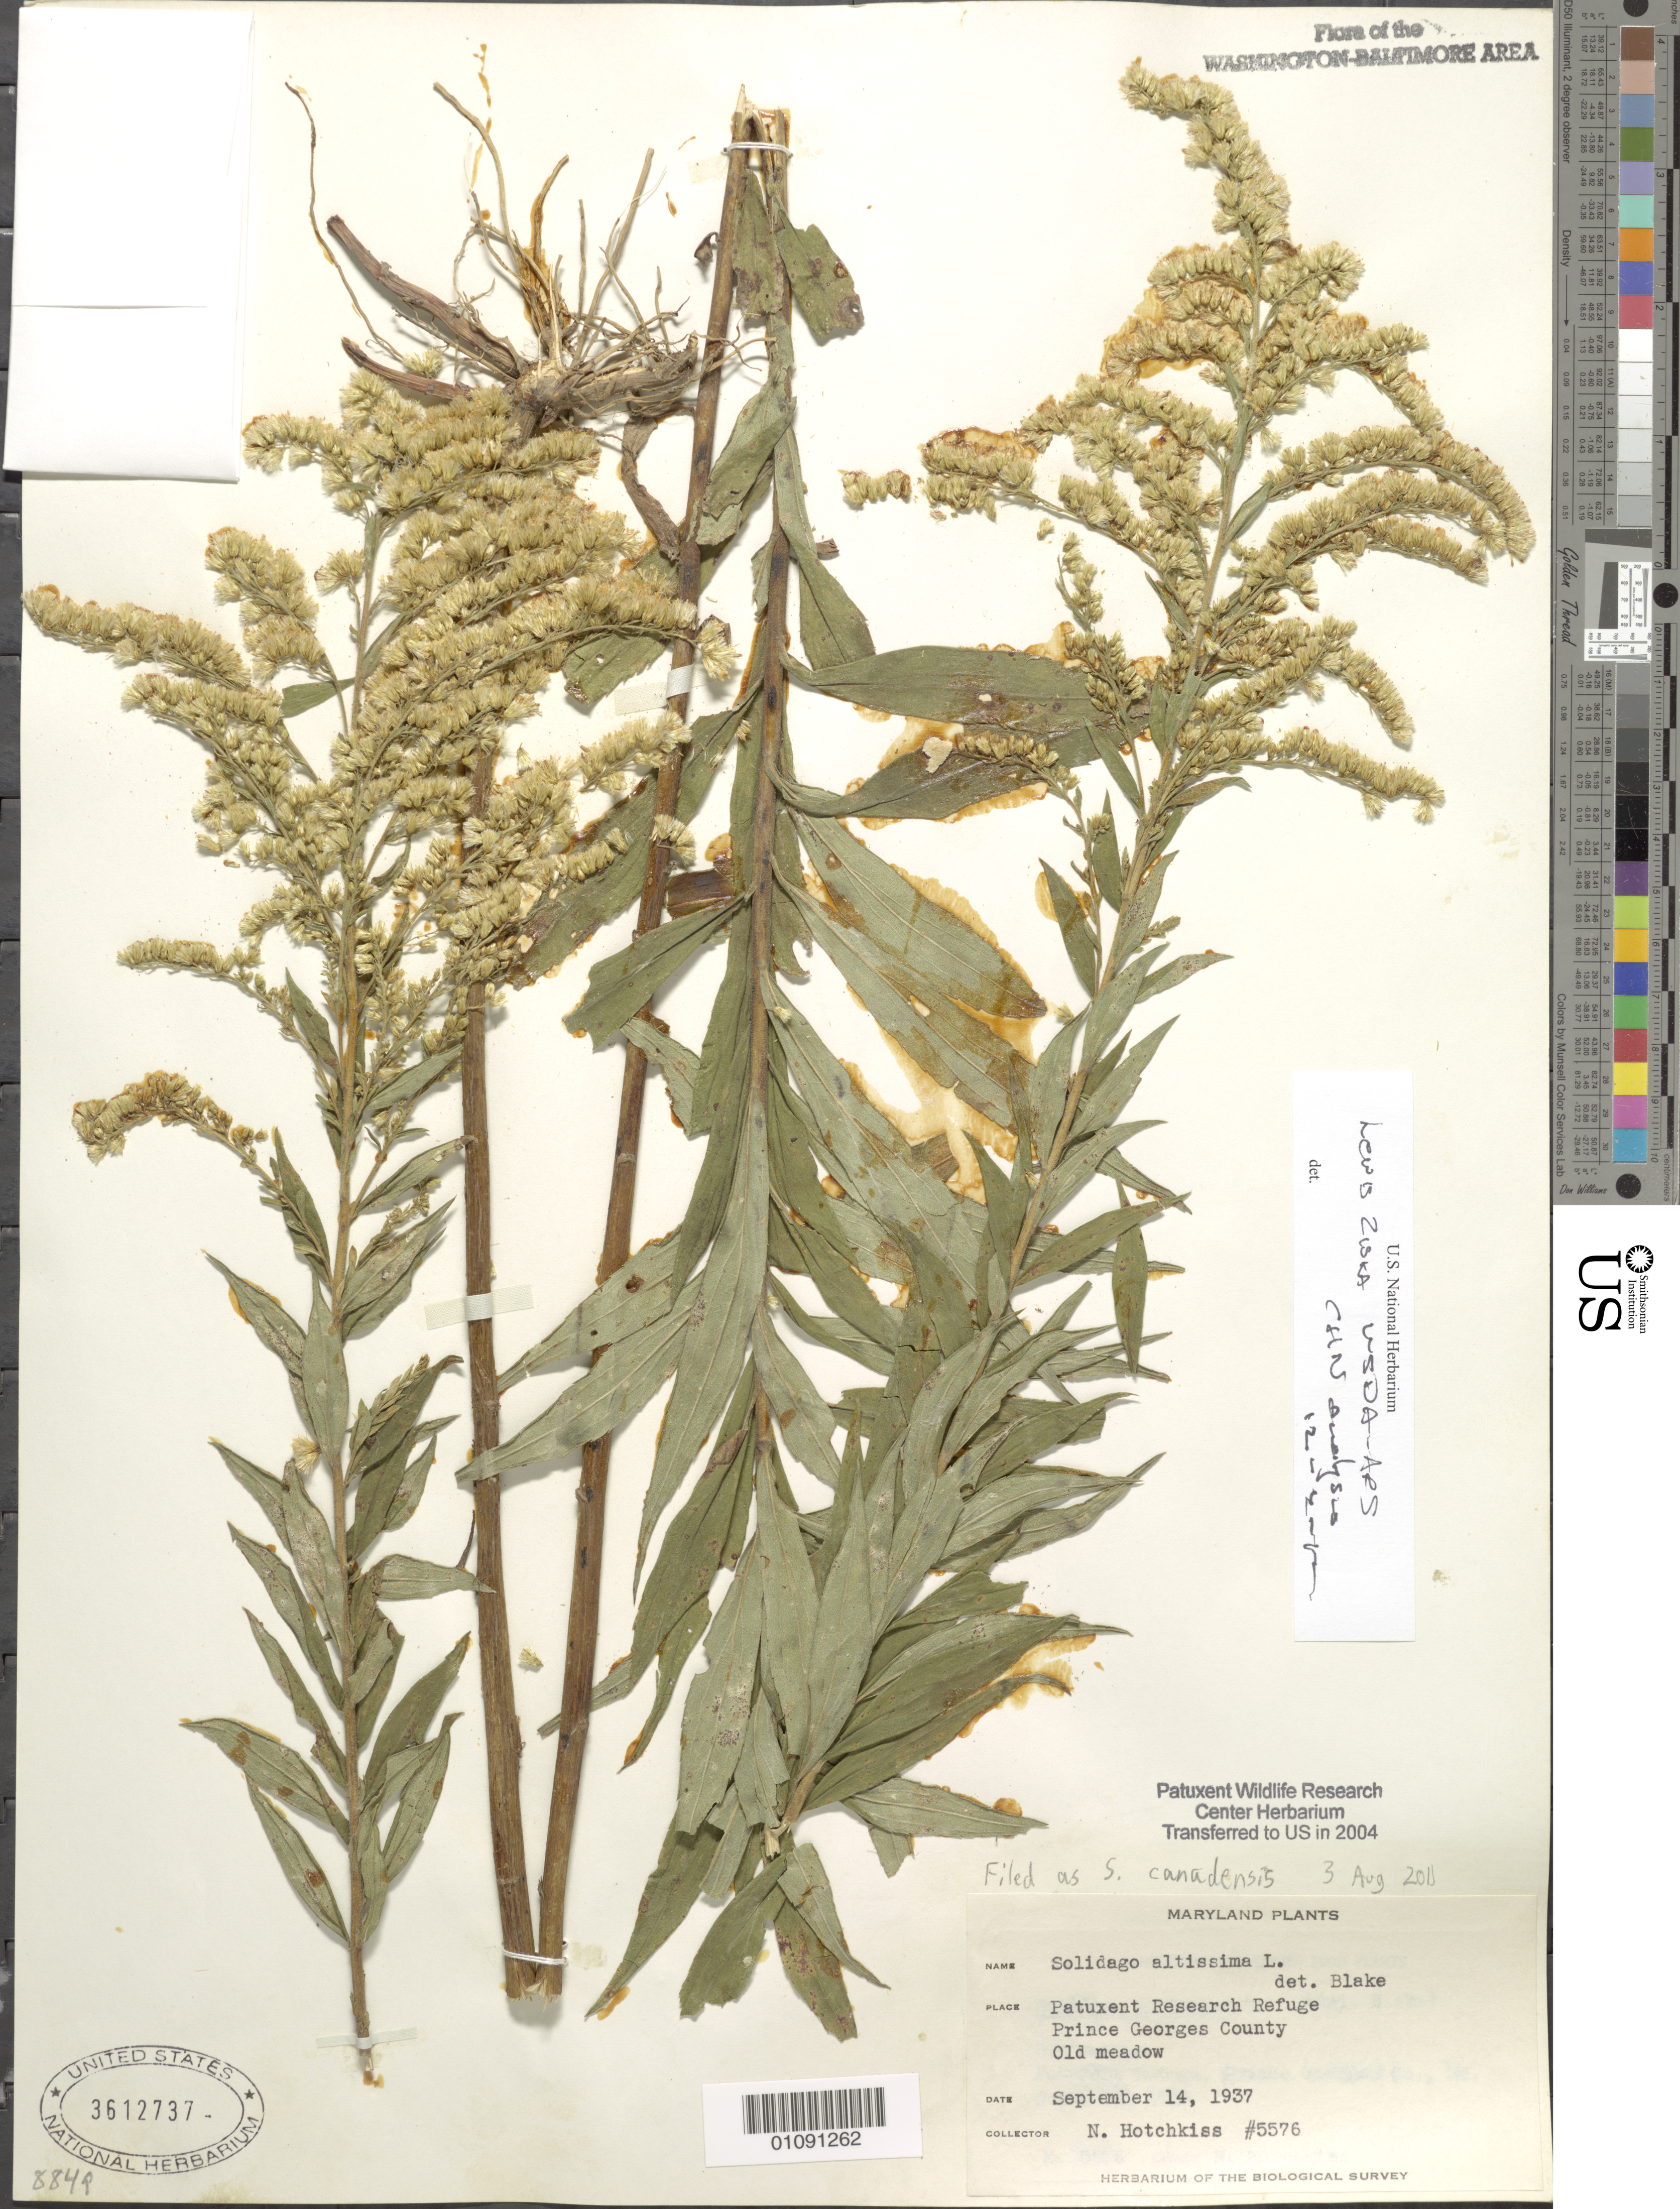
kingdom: Plantae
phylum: Tracheophyta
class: Magnoliopsida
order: Asterales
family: Asteraceae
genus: Solidago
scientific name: Solidago canadensis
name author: L.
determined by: Blake, Sydney F.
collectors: N. Hotchkiss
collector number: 5576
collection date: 1937-09-14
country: United States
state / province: Maryland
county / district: Prince George's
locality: Patuxent Wildlife Refuge.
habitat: Old meadow.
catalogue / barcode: US 3612737